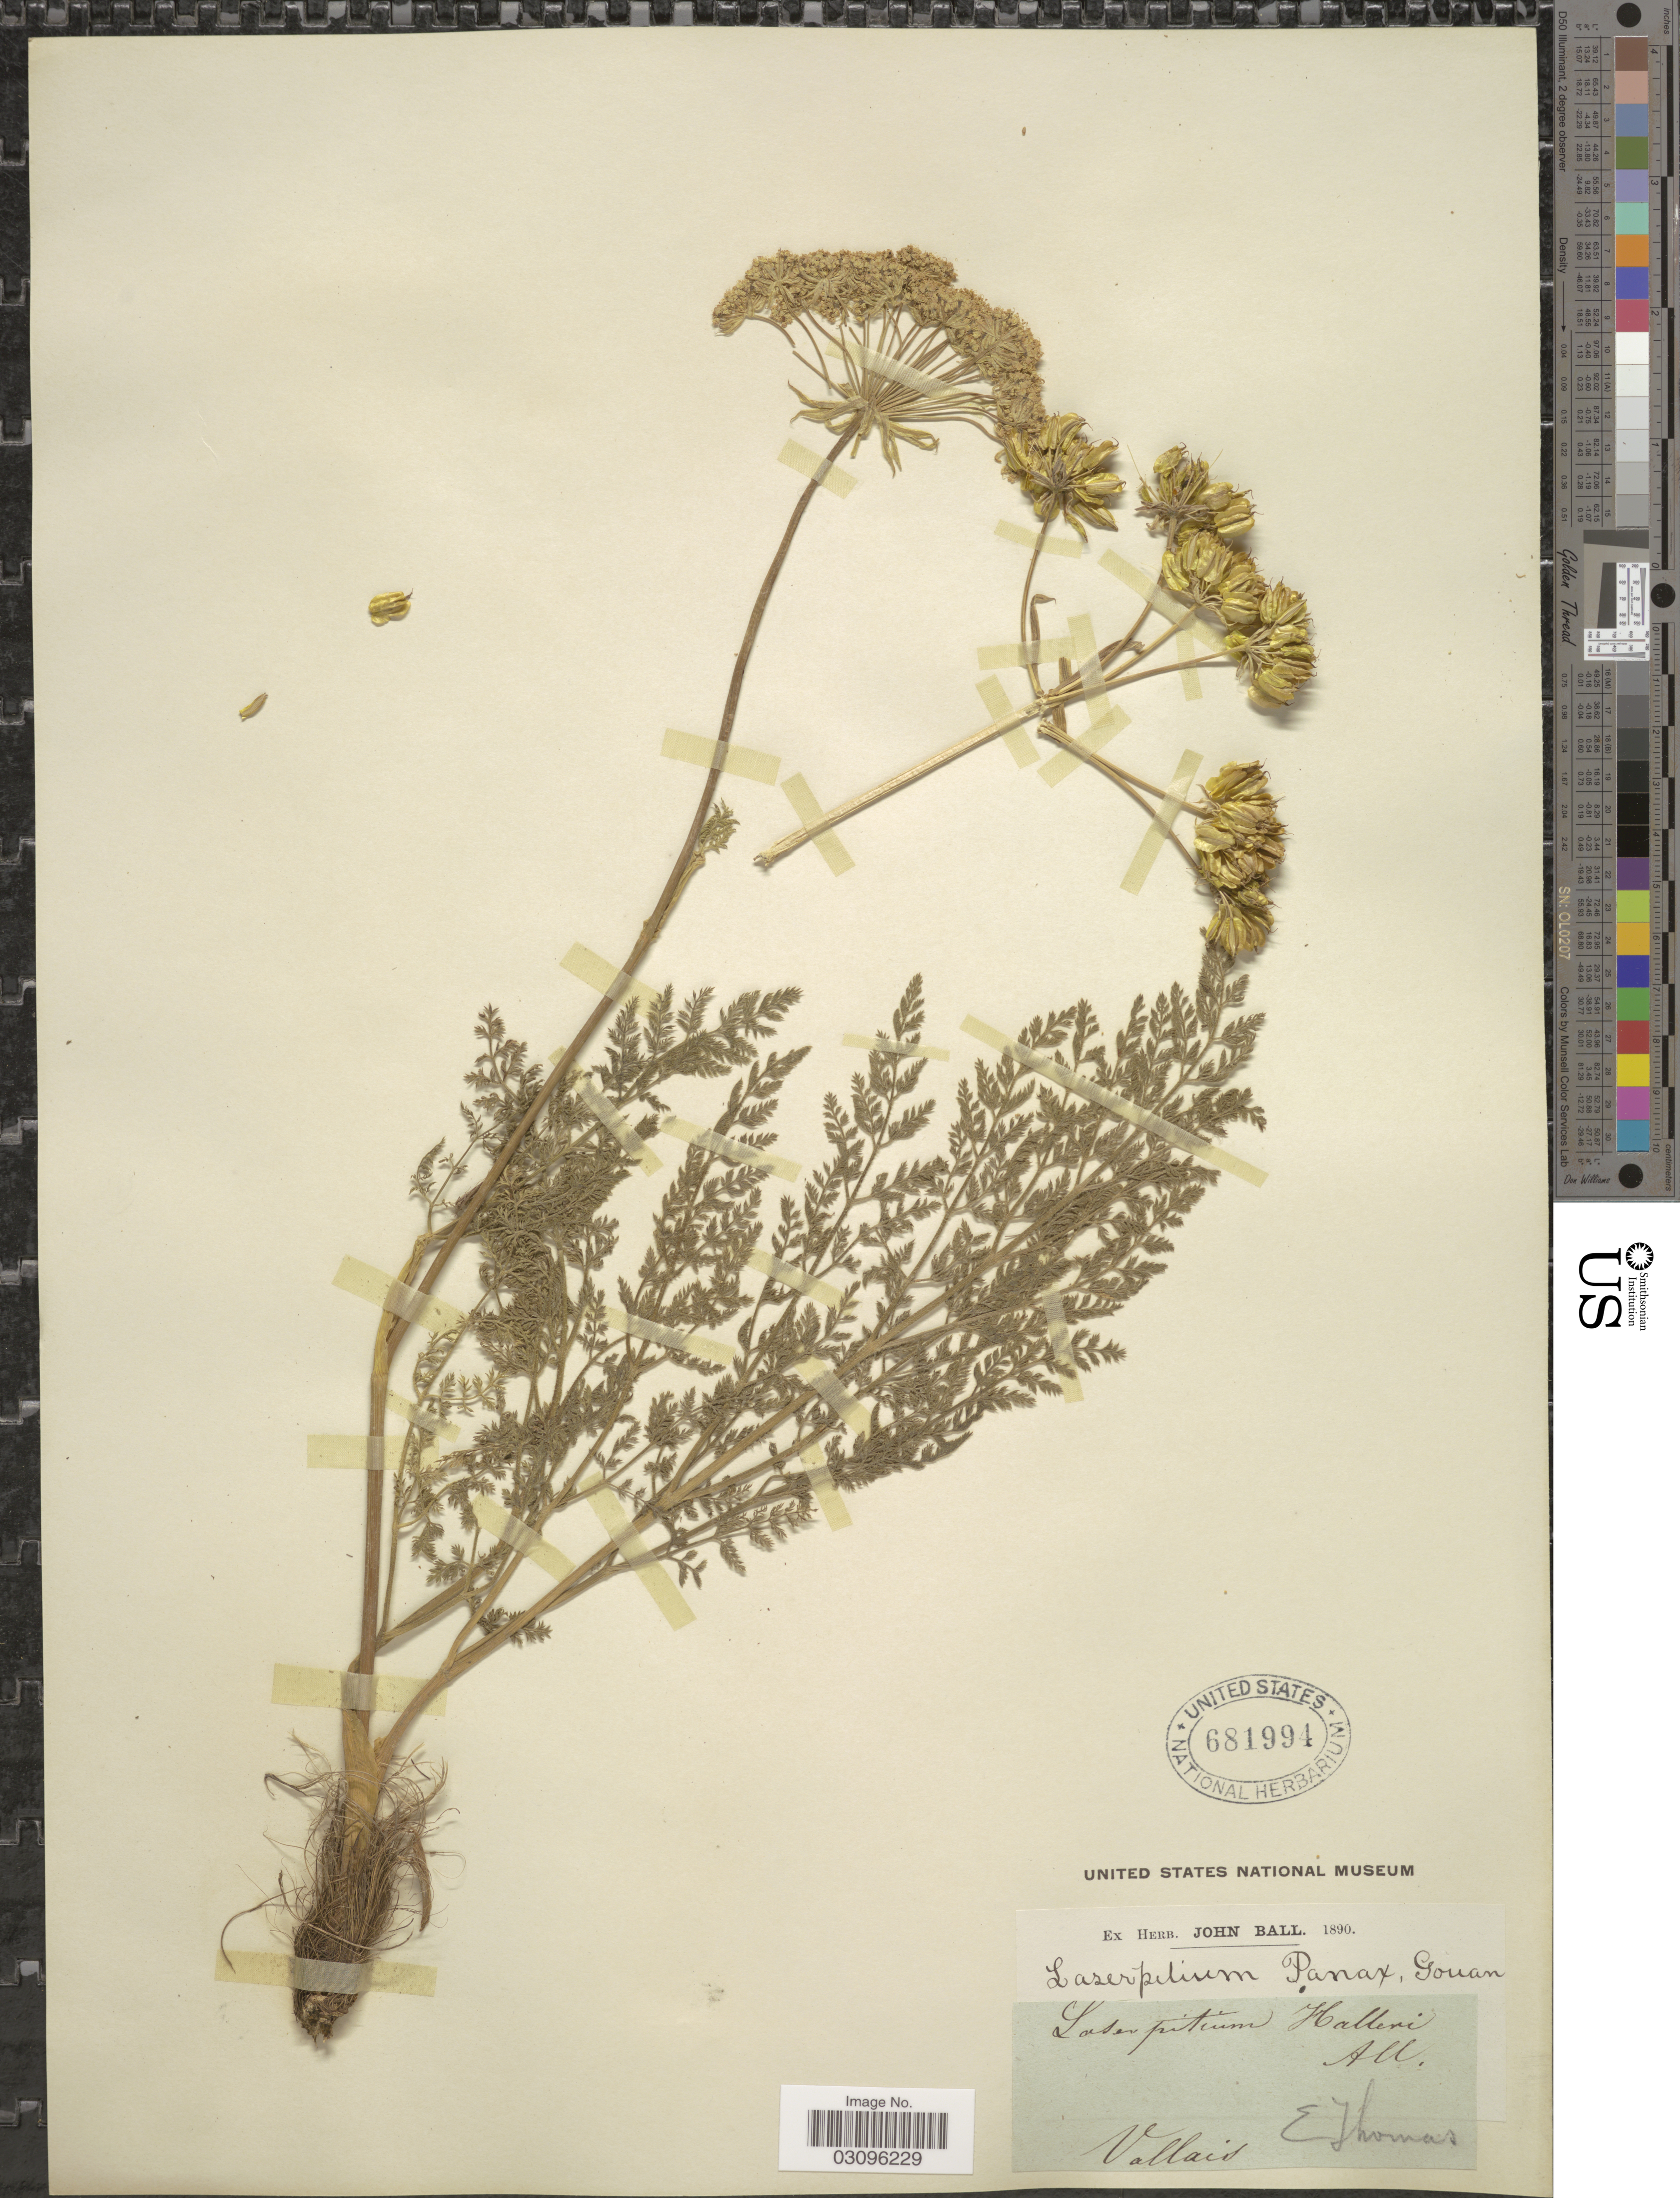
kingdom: Plantae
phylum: Tracheophyta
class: Magnoliopsida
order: Apiales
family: Apiaceae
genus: Laserpitium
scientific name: Laserpitium panax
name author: Gouan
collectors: E. Thomas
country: Switzerland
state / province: Valais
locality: Vallais.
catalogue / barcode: US 681994